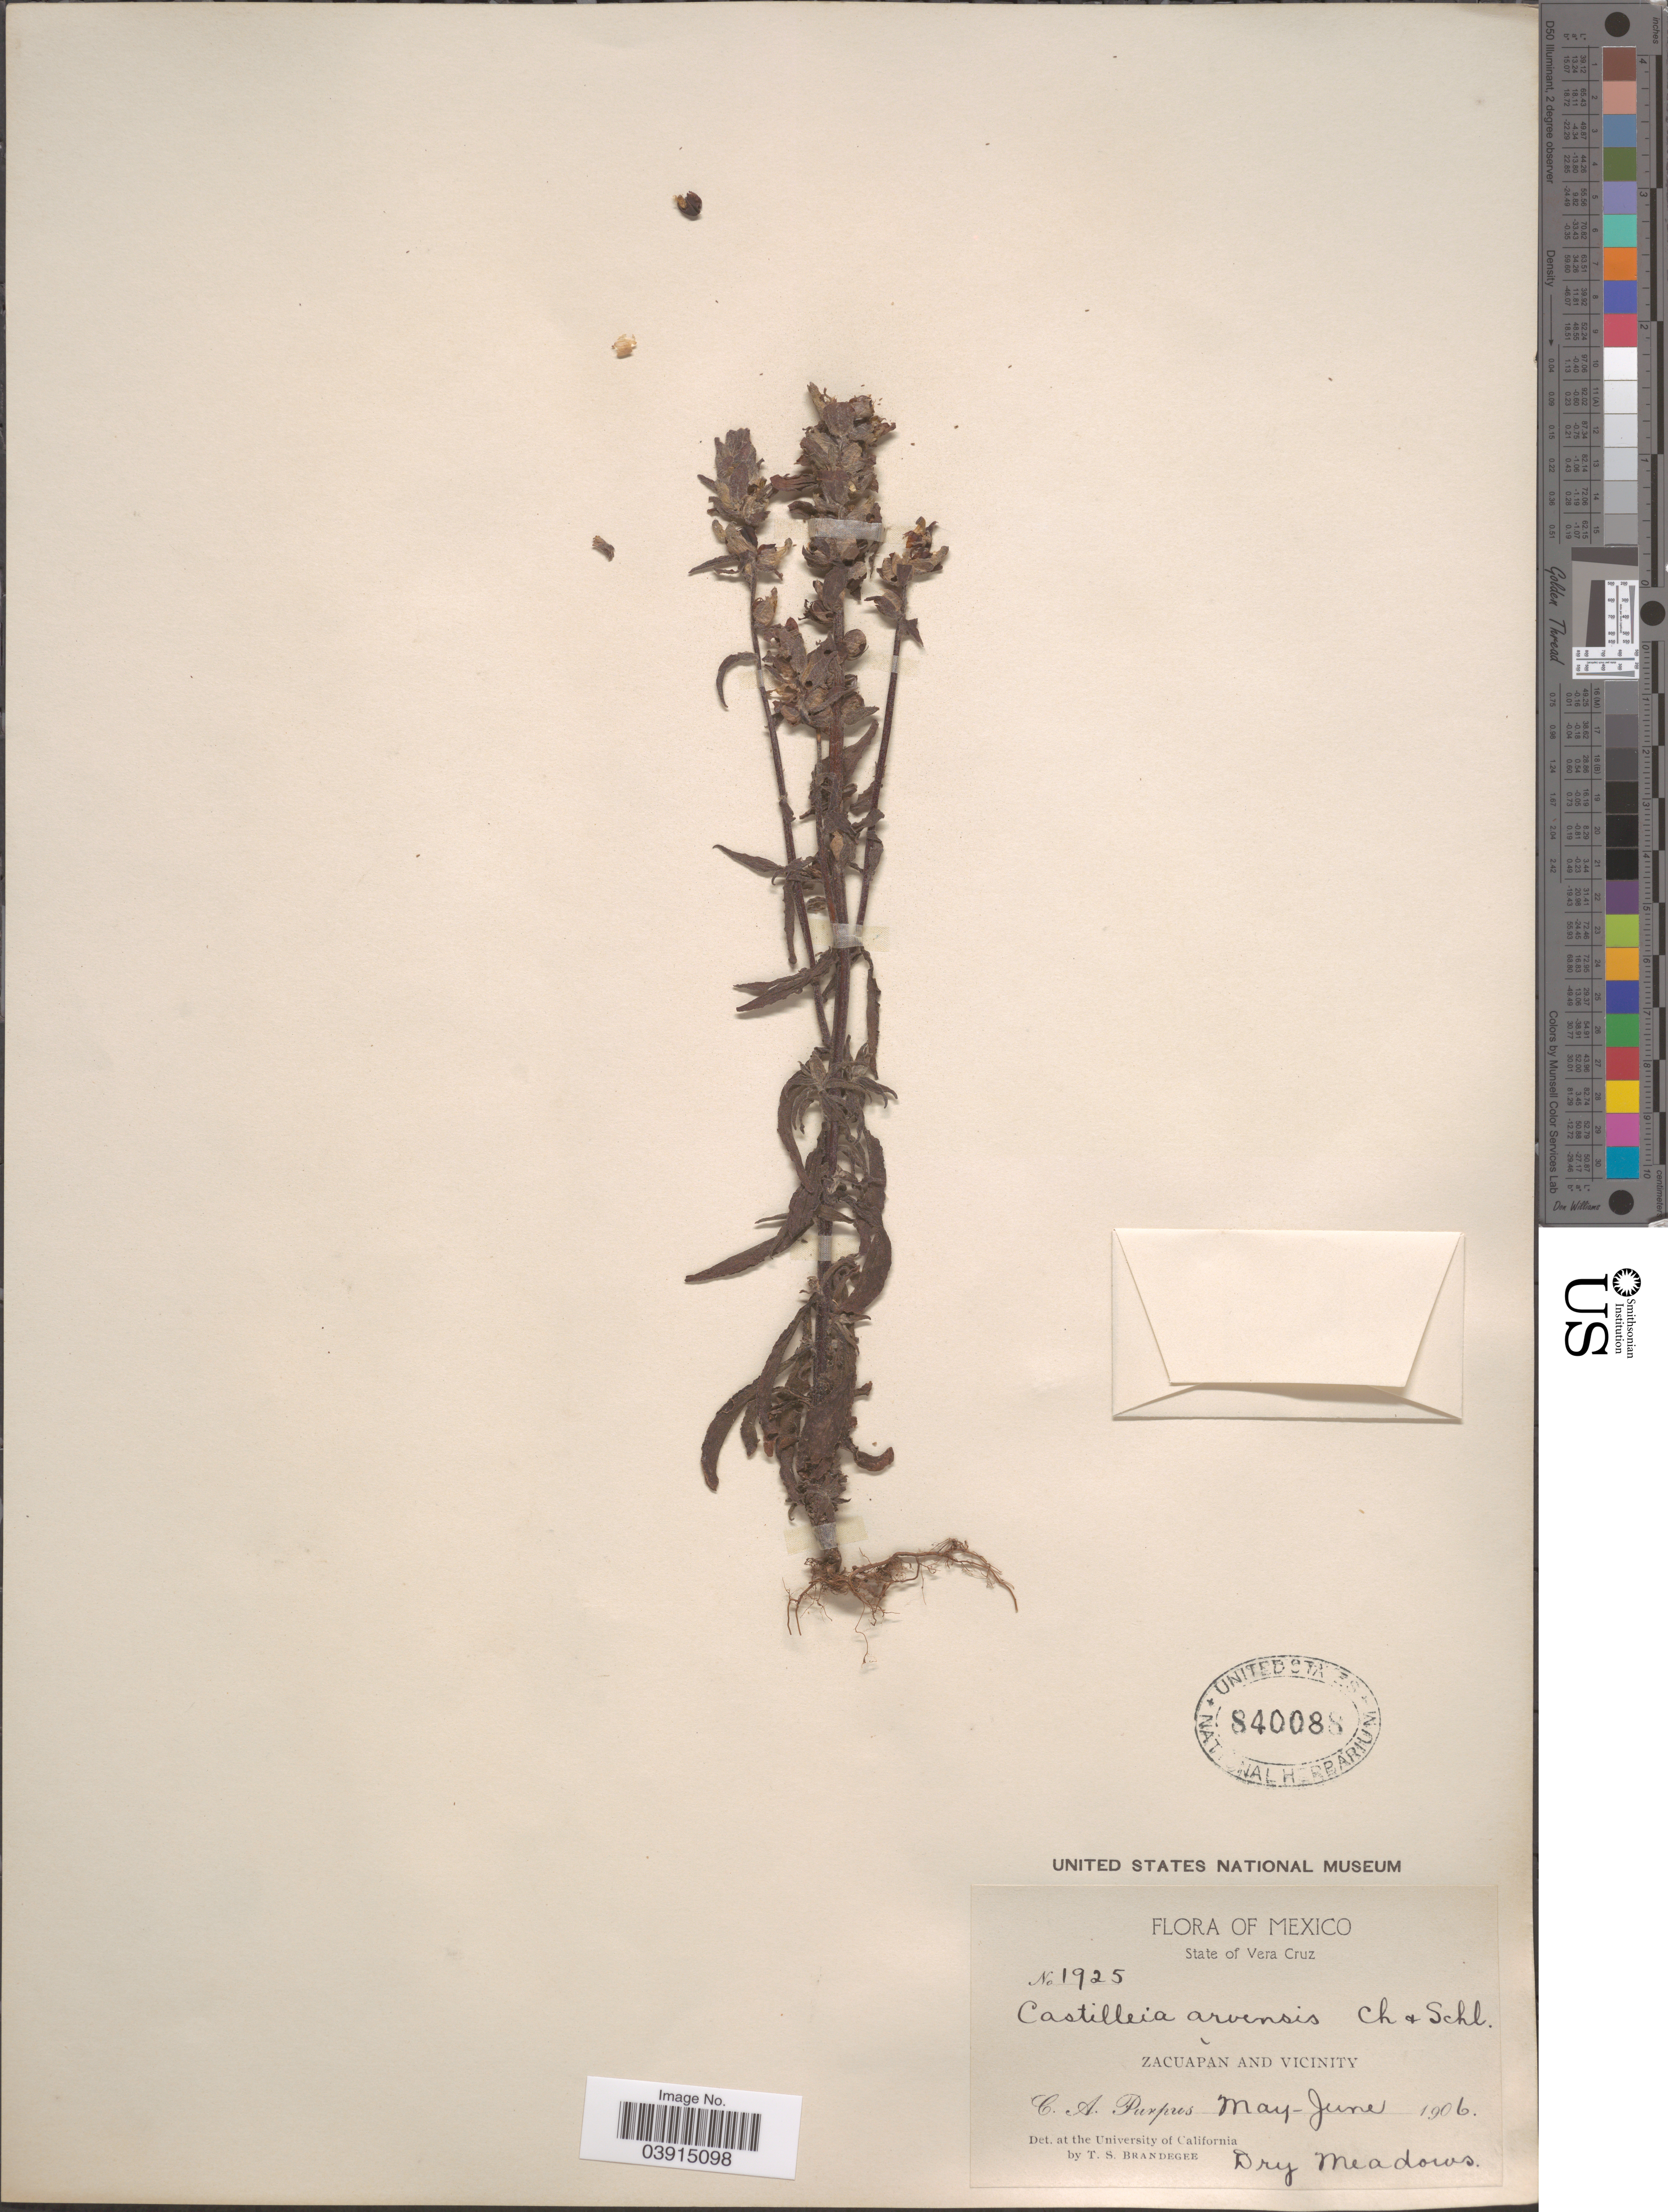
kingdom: Plantae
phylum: Tracheophyta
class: Magnoliopsida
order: Lamiales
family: Orobanchaceae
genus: Castilleja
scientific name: Castilleja arvensis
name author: Schltdl. & Cham.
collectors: C. A. Purpus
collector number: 1925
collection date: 1906-05/1906-06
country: Mexico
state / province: Veracruz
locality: State of Vera Cruz. Zacuapan and Vicinity.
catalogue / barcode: US 840088